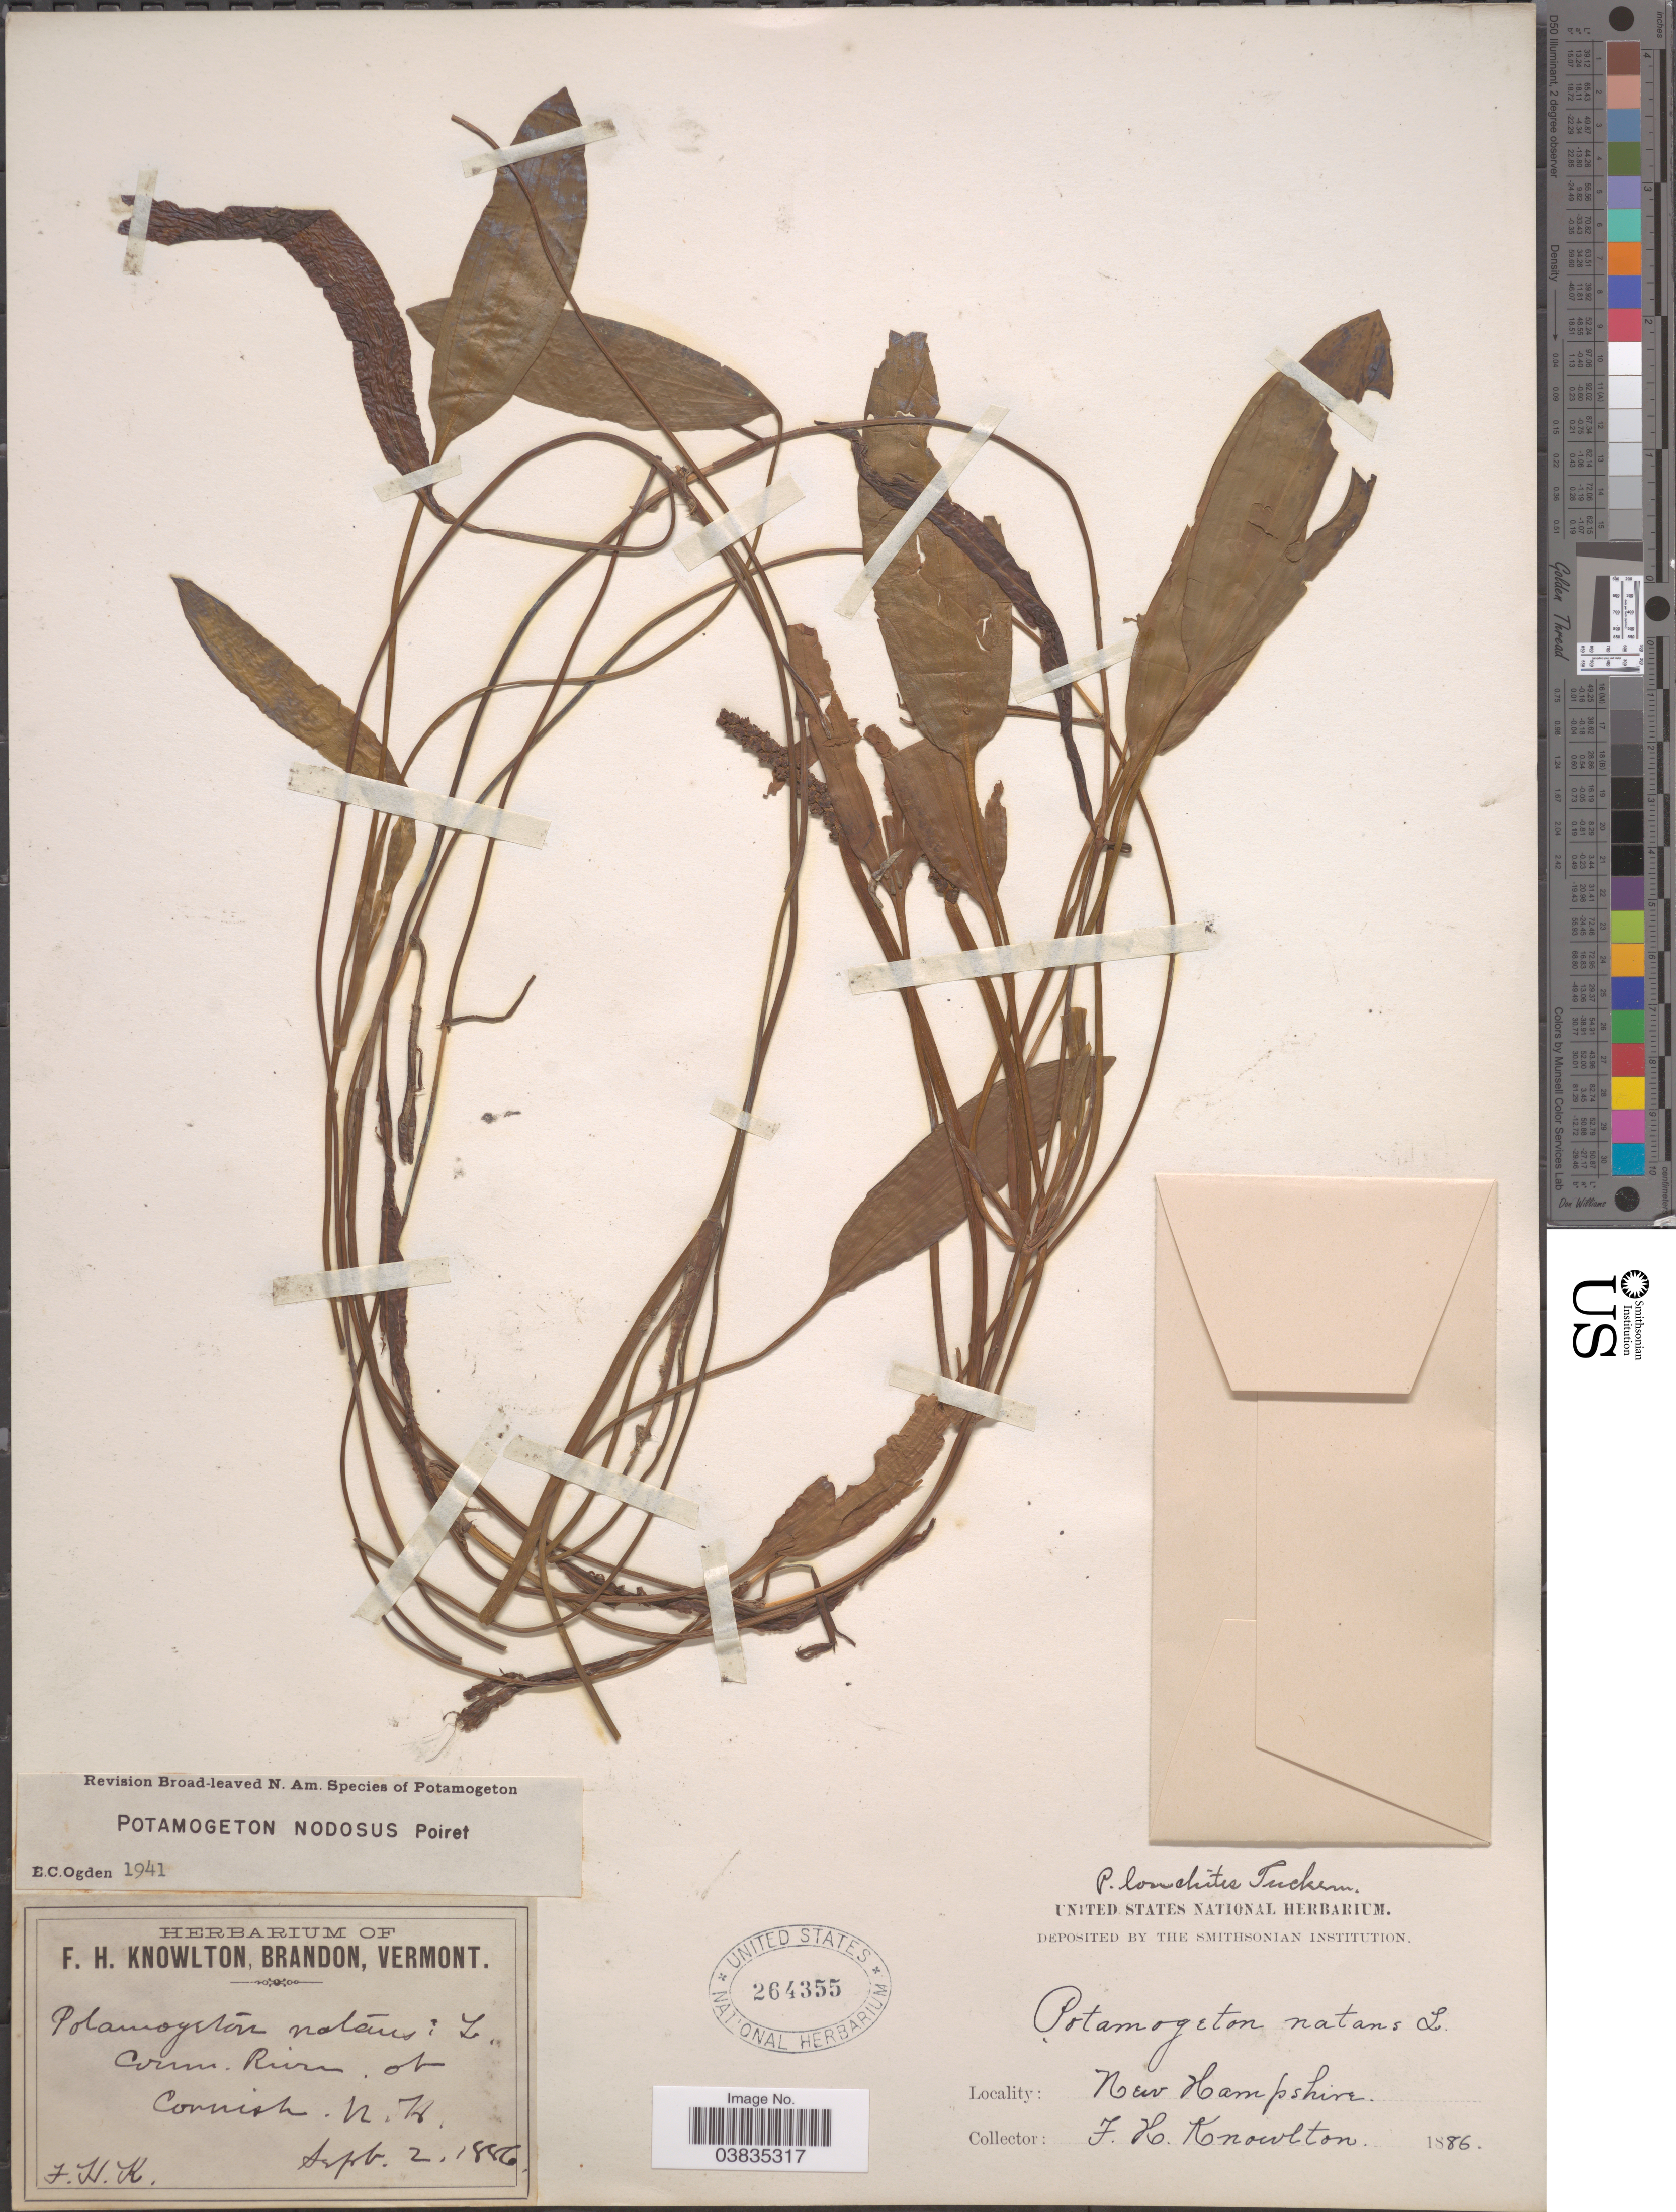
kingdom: Plantae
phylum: Tracheophyta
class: Liliopsida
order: Alismatales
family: Potamogetonaceae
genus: Potamogeton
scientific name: Potamogeton nodosus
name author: Poir.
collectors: F. H. Knowlton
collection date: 1886-09-02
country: United States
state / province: New Hampshire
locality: Conn. River at Cornish.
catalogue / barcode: US 264355